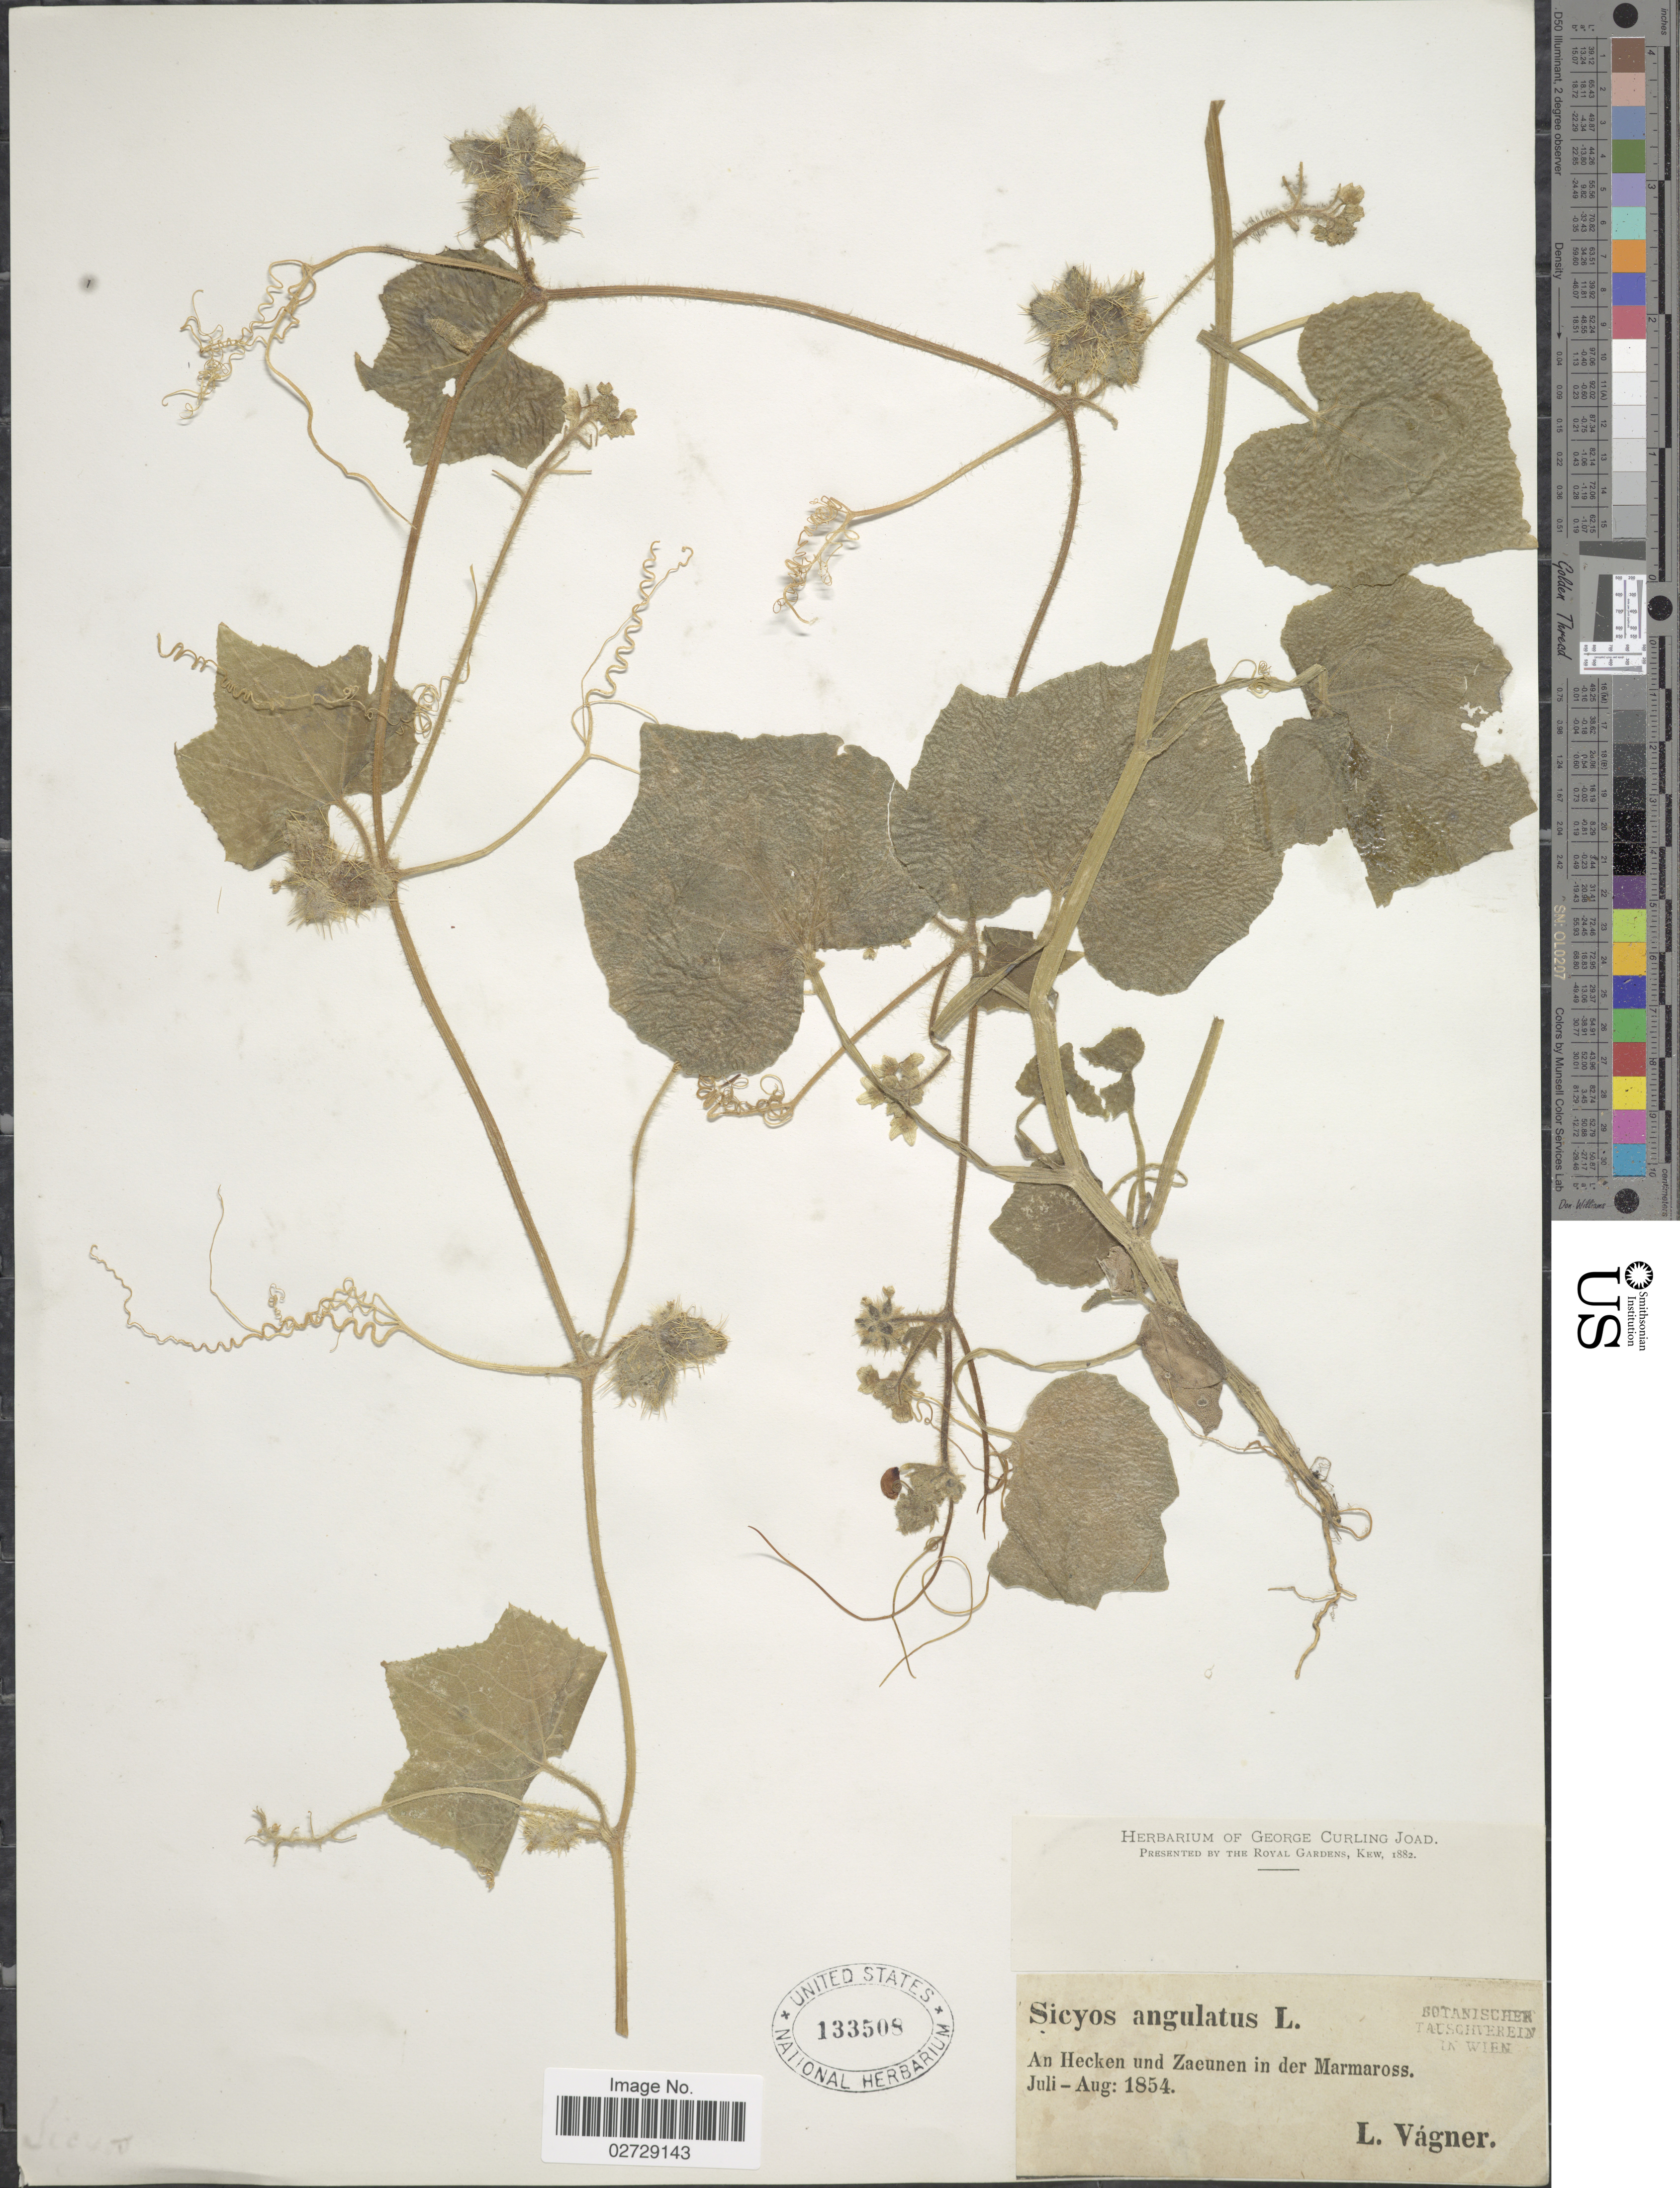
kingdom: Plantae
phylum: Tracheophyta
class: Magnoliopsida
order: Cucurbitales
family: Cucurbitaceae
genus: Sicyos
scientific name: Sicyos angulatus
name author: L.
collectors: L. Vagner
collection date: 1854-07/1854-08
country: Hungary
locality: An Hecken und Zaeunen in der Marmaross.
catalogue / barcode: US 133508